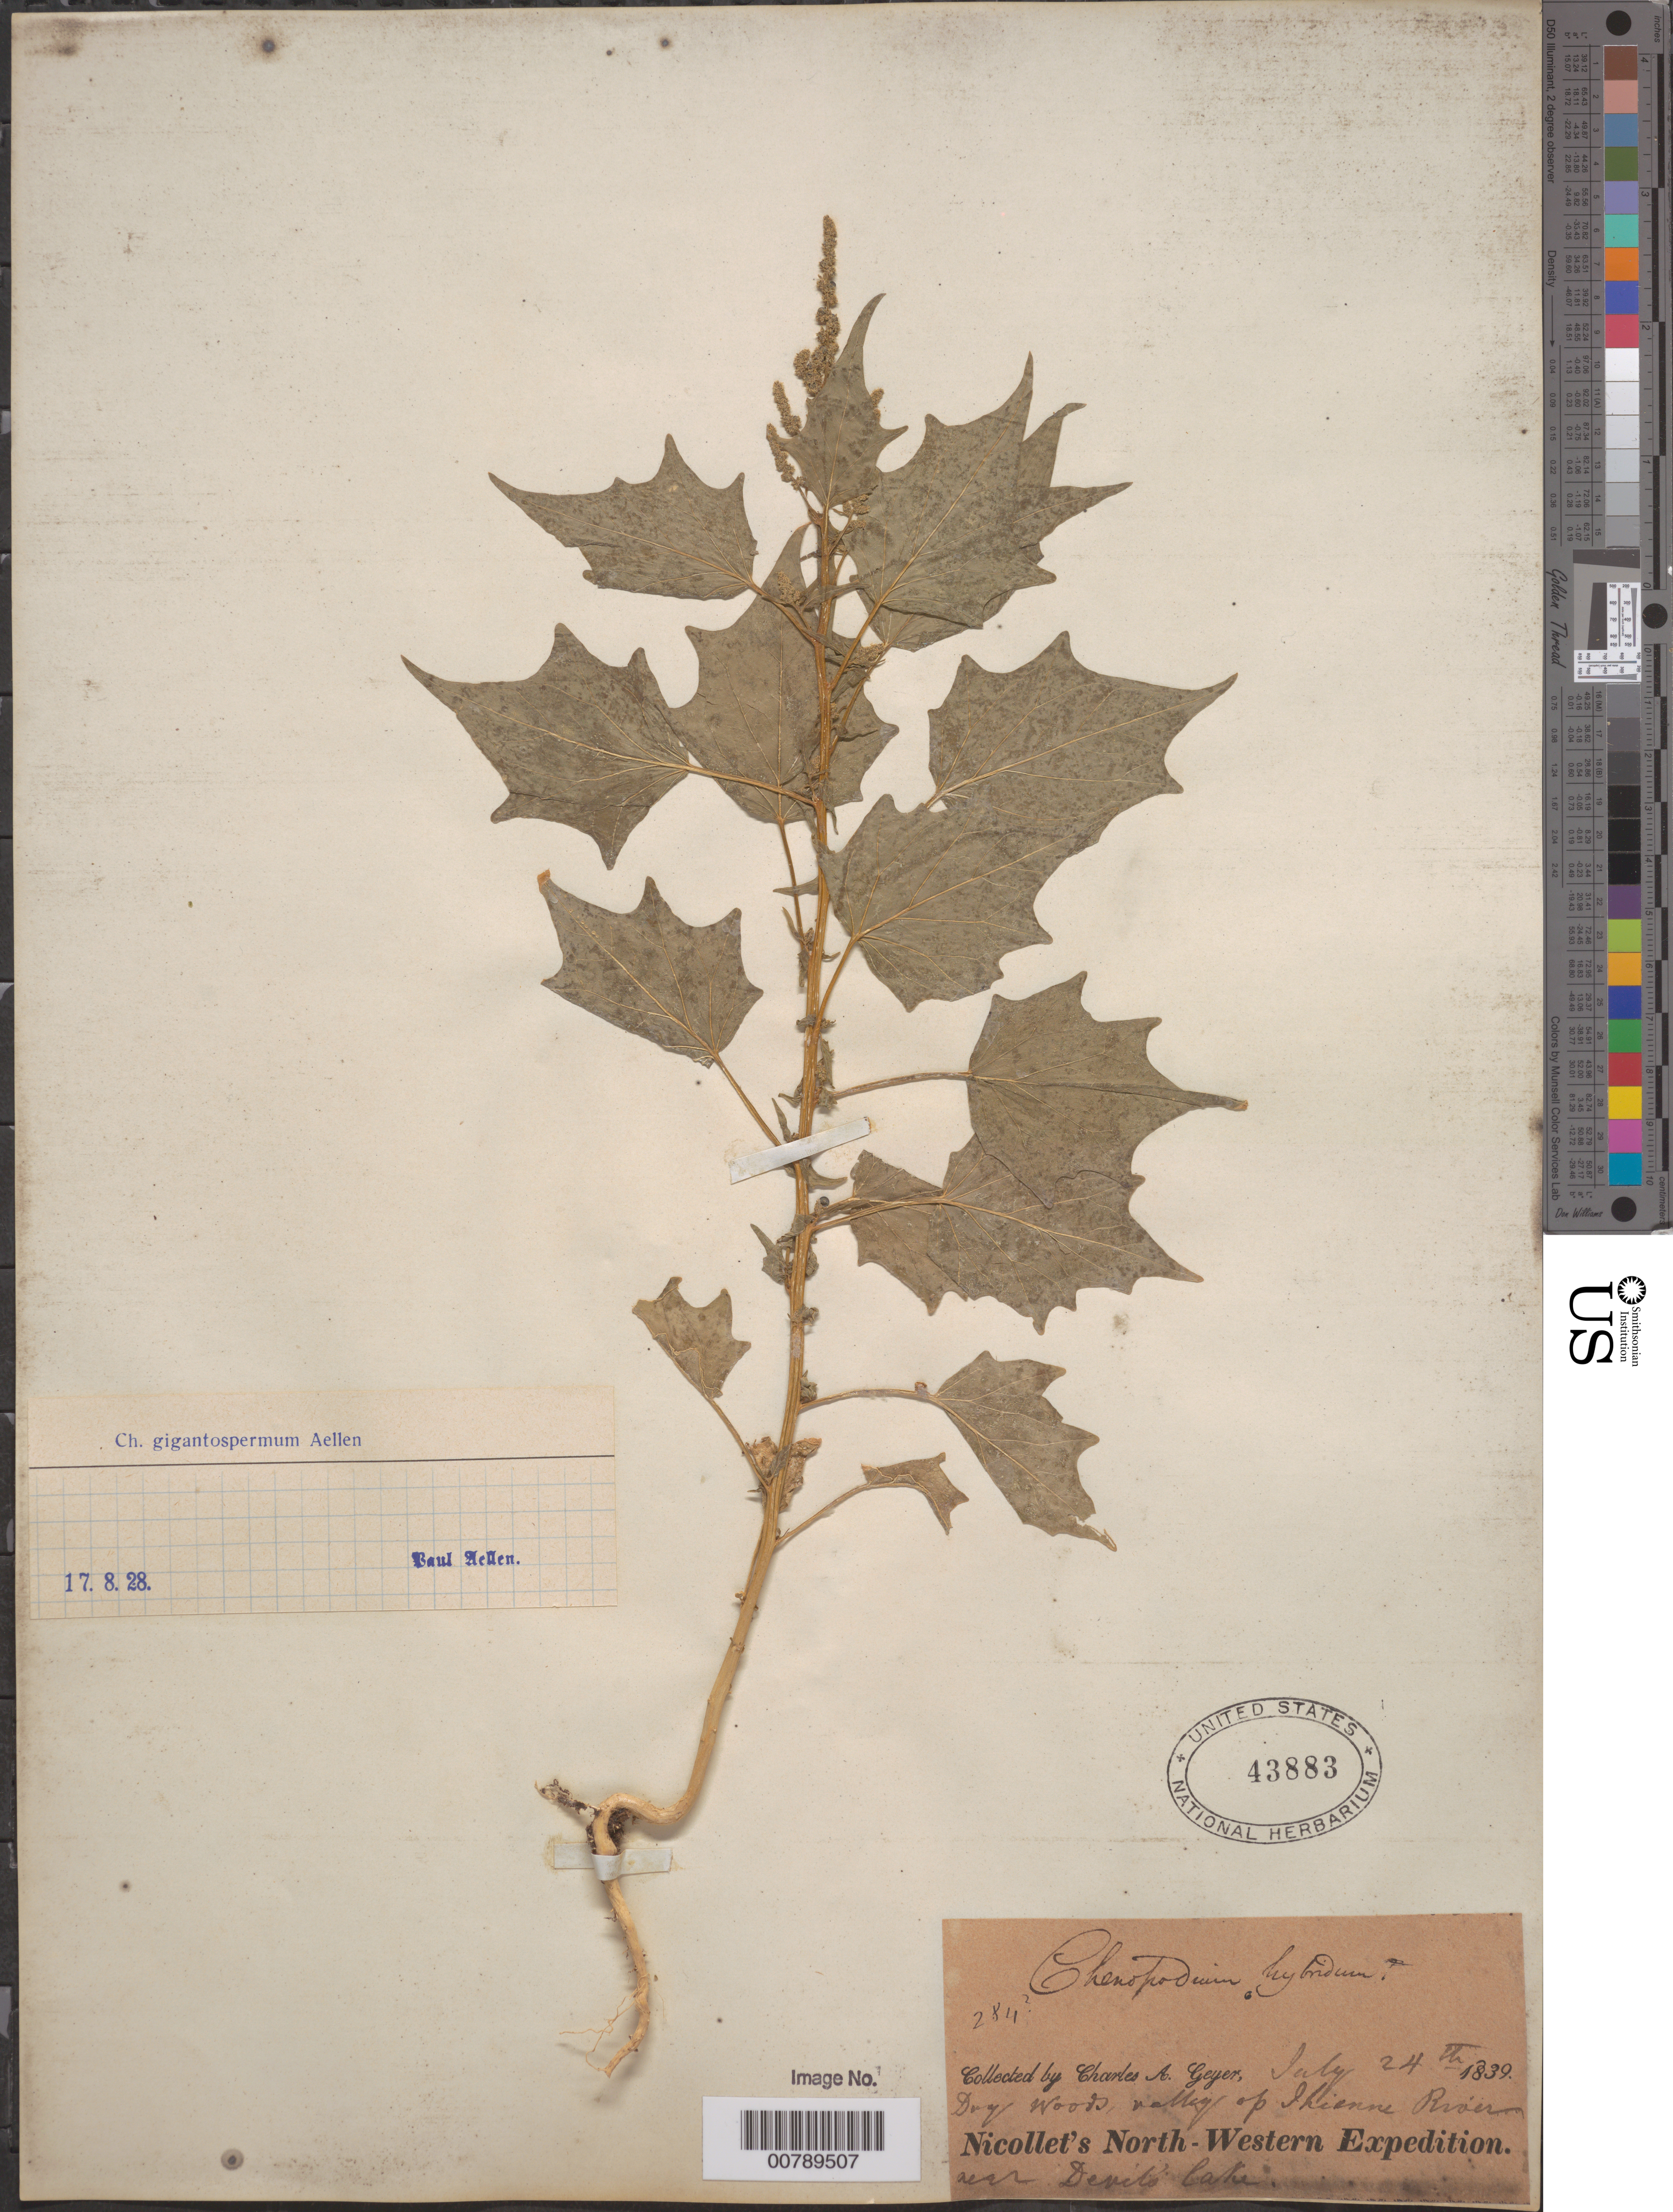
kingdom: Plantae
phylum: Tracheophyta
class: Magnoliopsida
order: Caryophyllales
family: Amaranthaceae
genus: Chenopodium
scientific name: Chenopodium gigantospermum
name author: Aellen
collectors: C. A. Geyer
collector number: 284?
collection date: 1839-07-24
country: United States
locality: Valley of Shienne River. Near Devil's lake.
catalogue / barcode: US 43883